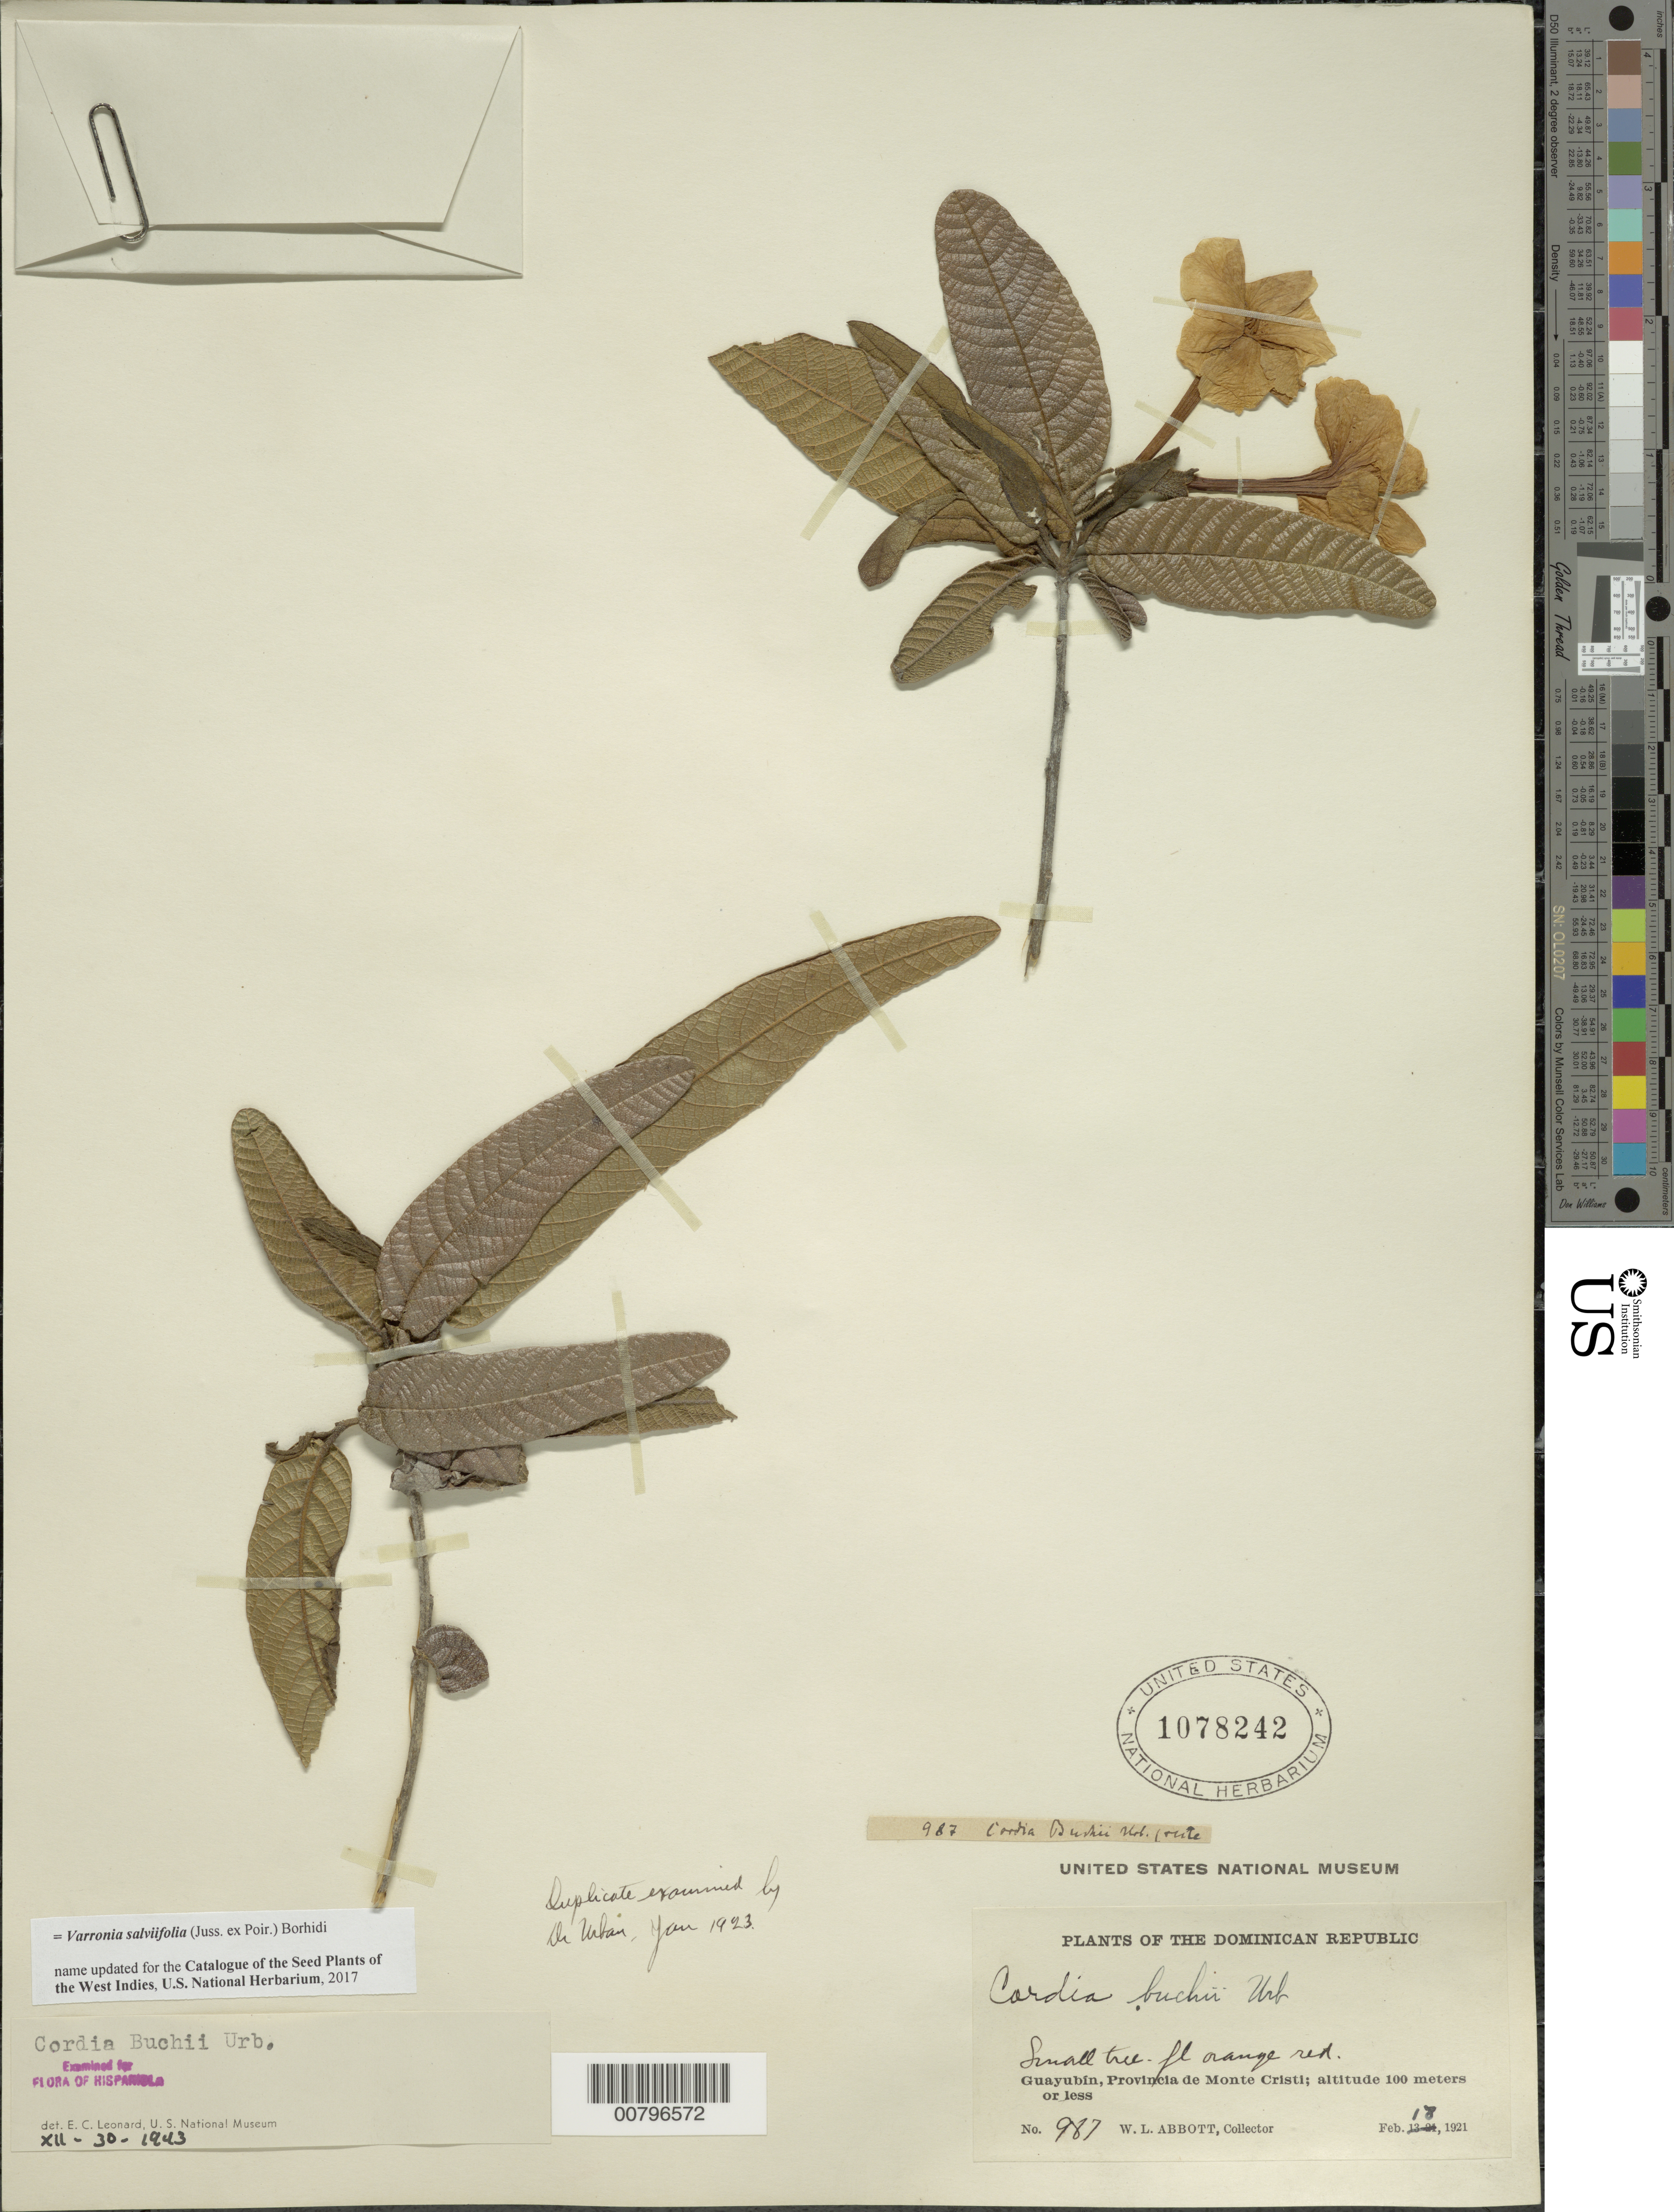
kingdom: Plantae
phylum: Tracheophyta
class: Magnoliopsida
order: Boraginales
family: Cordiaceae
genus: Varronia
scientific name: Varronia salviifolia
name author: (Juss. ex Poir.) Borhidi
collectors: W. L. Abbott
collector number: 987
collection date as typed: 18 Feb 1910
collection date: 1910-02-18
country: Dominican Republic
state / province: Monte Cristi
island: Hispaniola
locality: Guayubín.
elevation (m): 100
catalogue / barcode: US 1078242